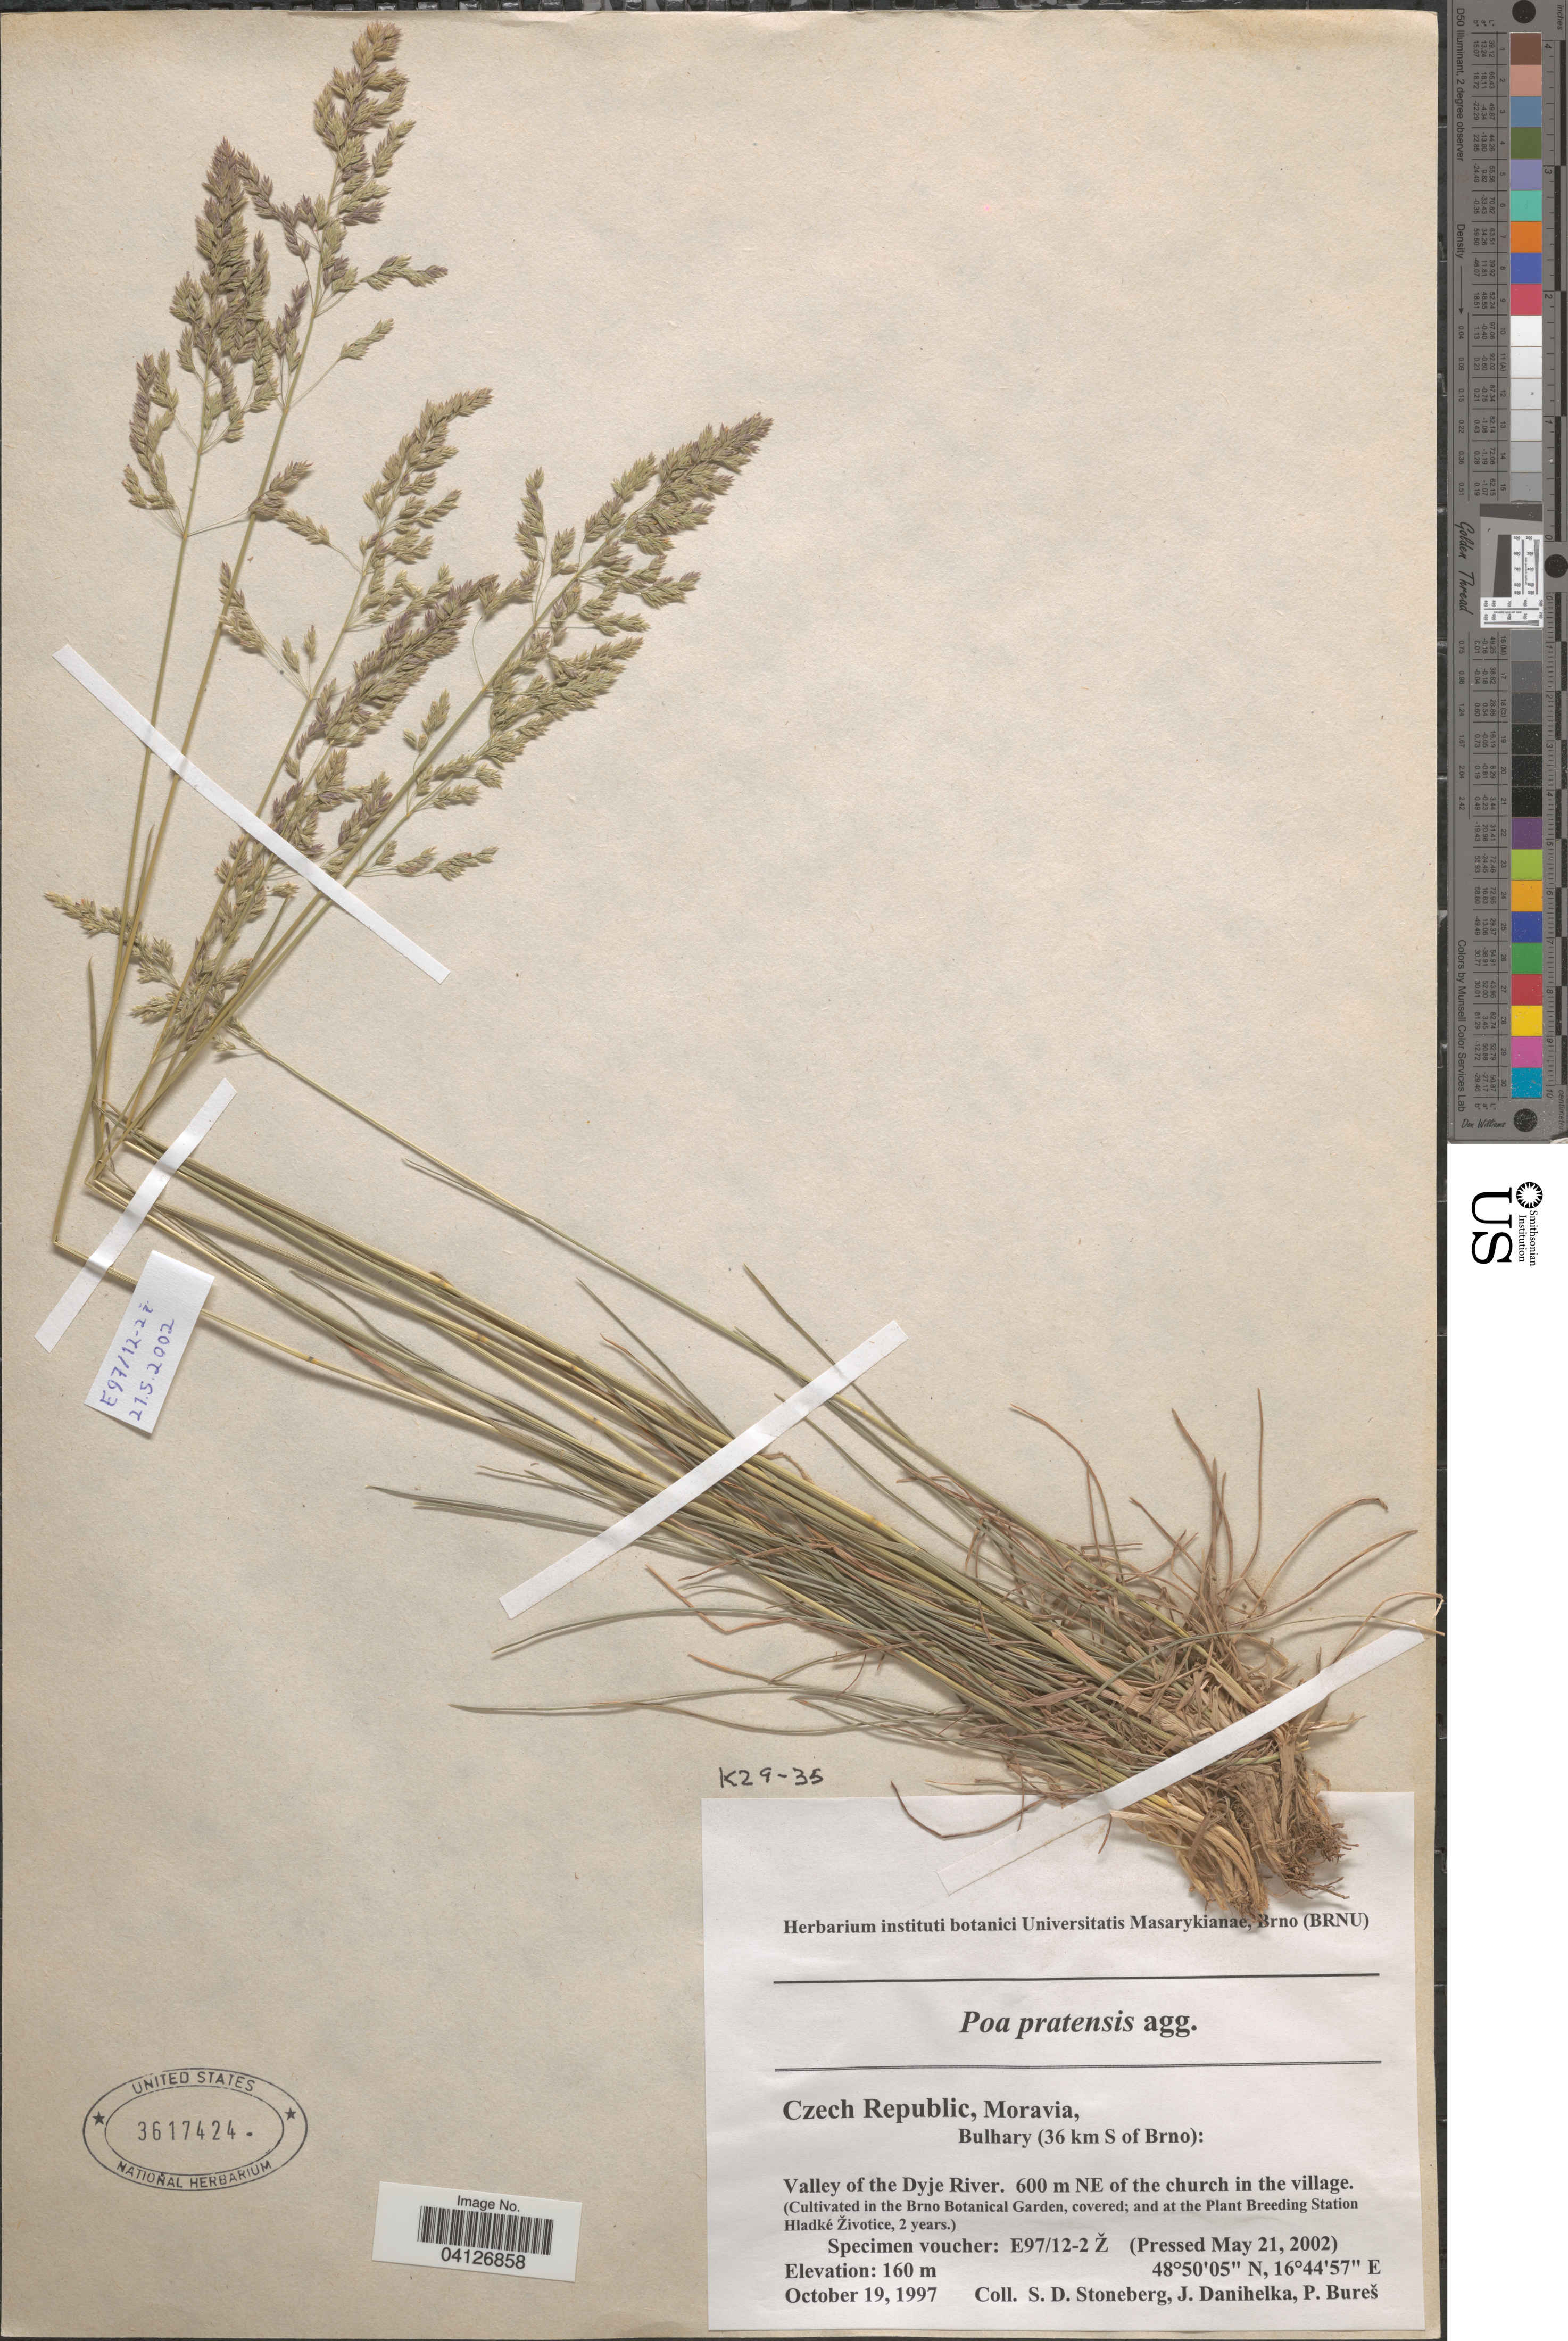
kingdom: Plantae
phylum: Tracheophyta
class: Liliopsida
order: Poales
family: Poaceae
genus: Poa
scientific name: Poa pratensis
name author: L.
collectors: Ex herb. instituti botanici Universitatis Masarykianae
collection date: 2002-05-21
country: Czechia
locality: In the Brno Botanical Garden, covered; and at the Plant Breeding Station Hladké Životice, 2 years.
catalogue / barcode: US 3617424